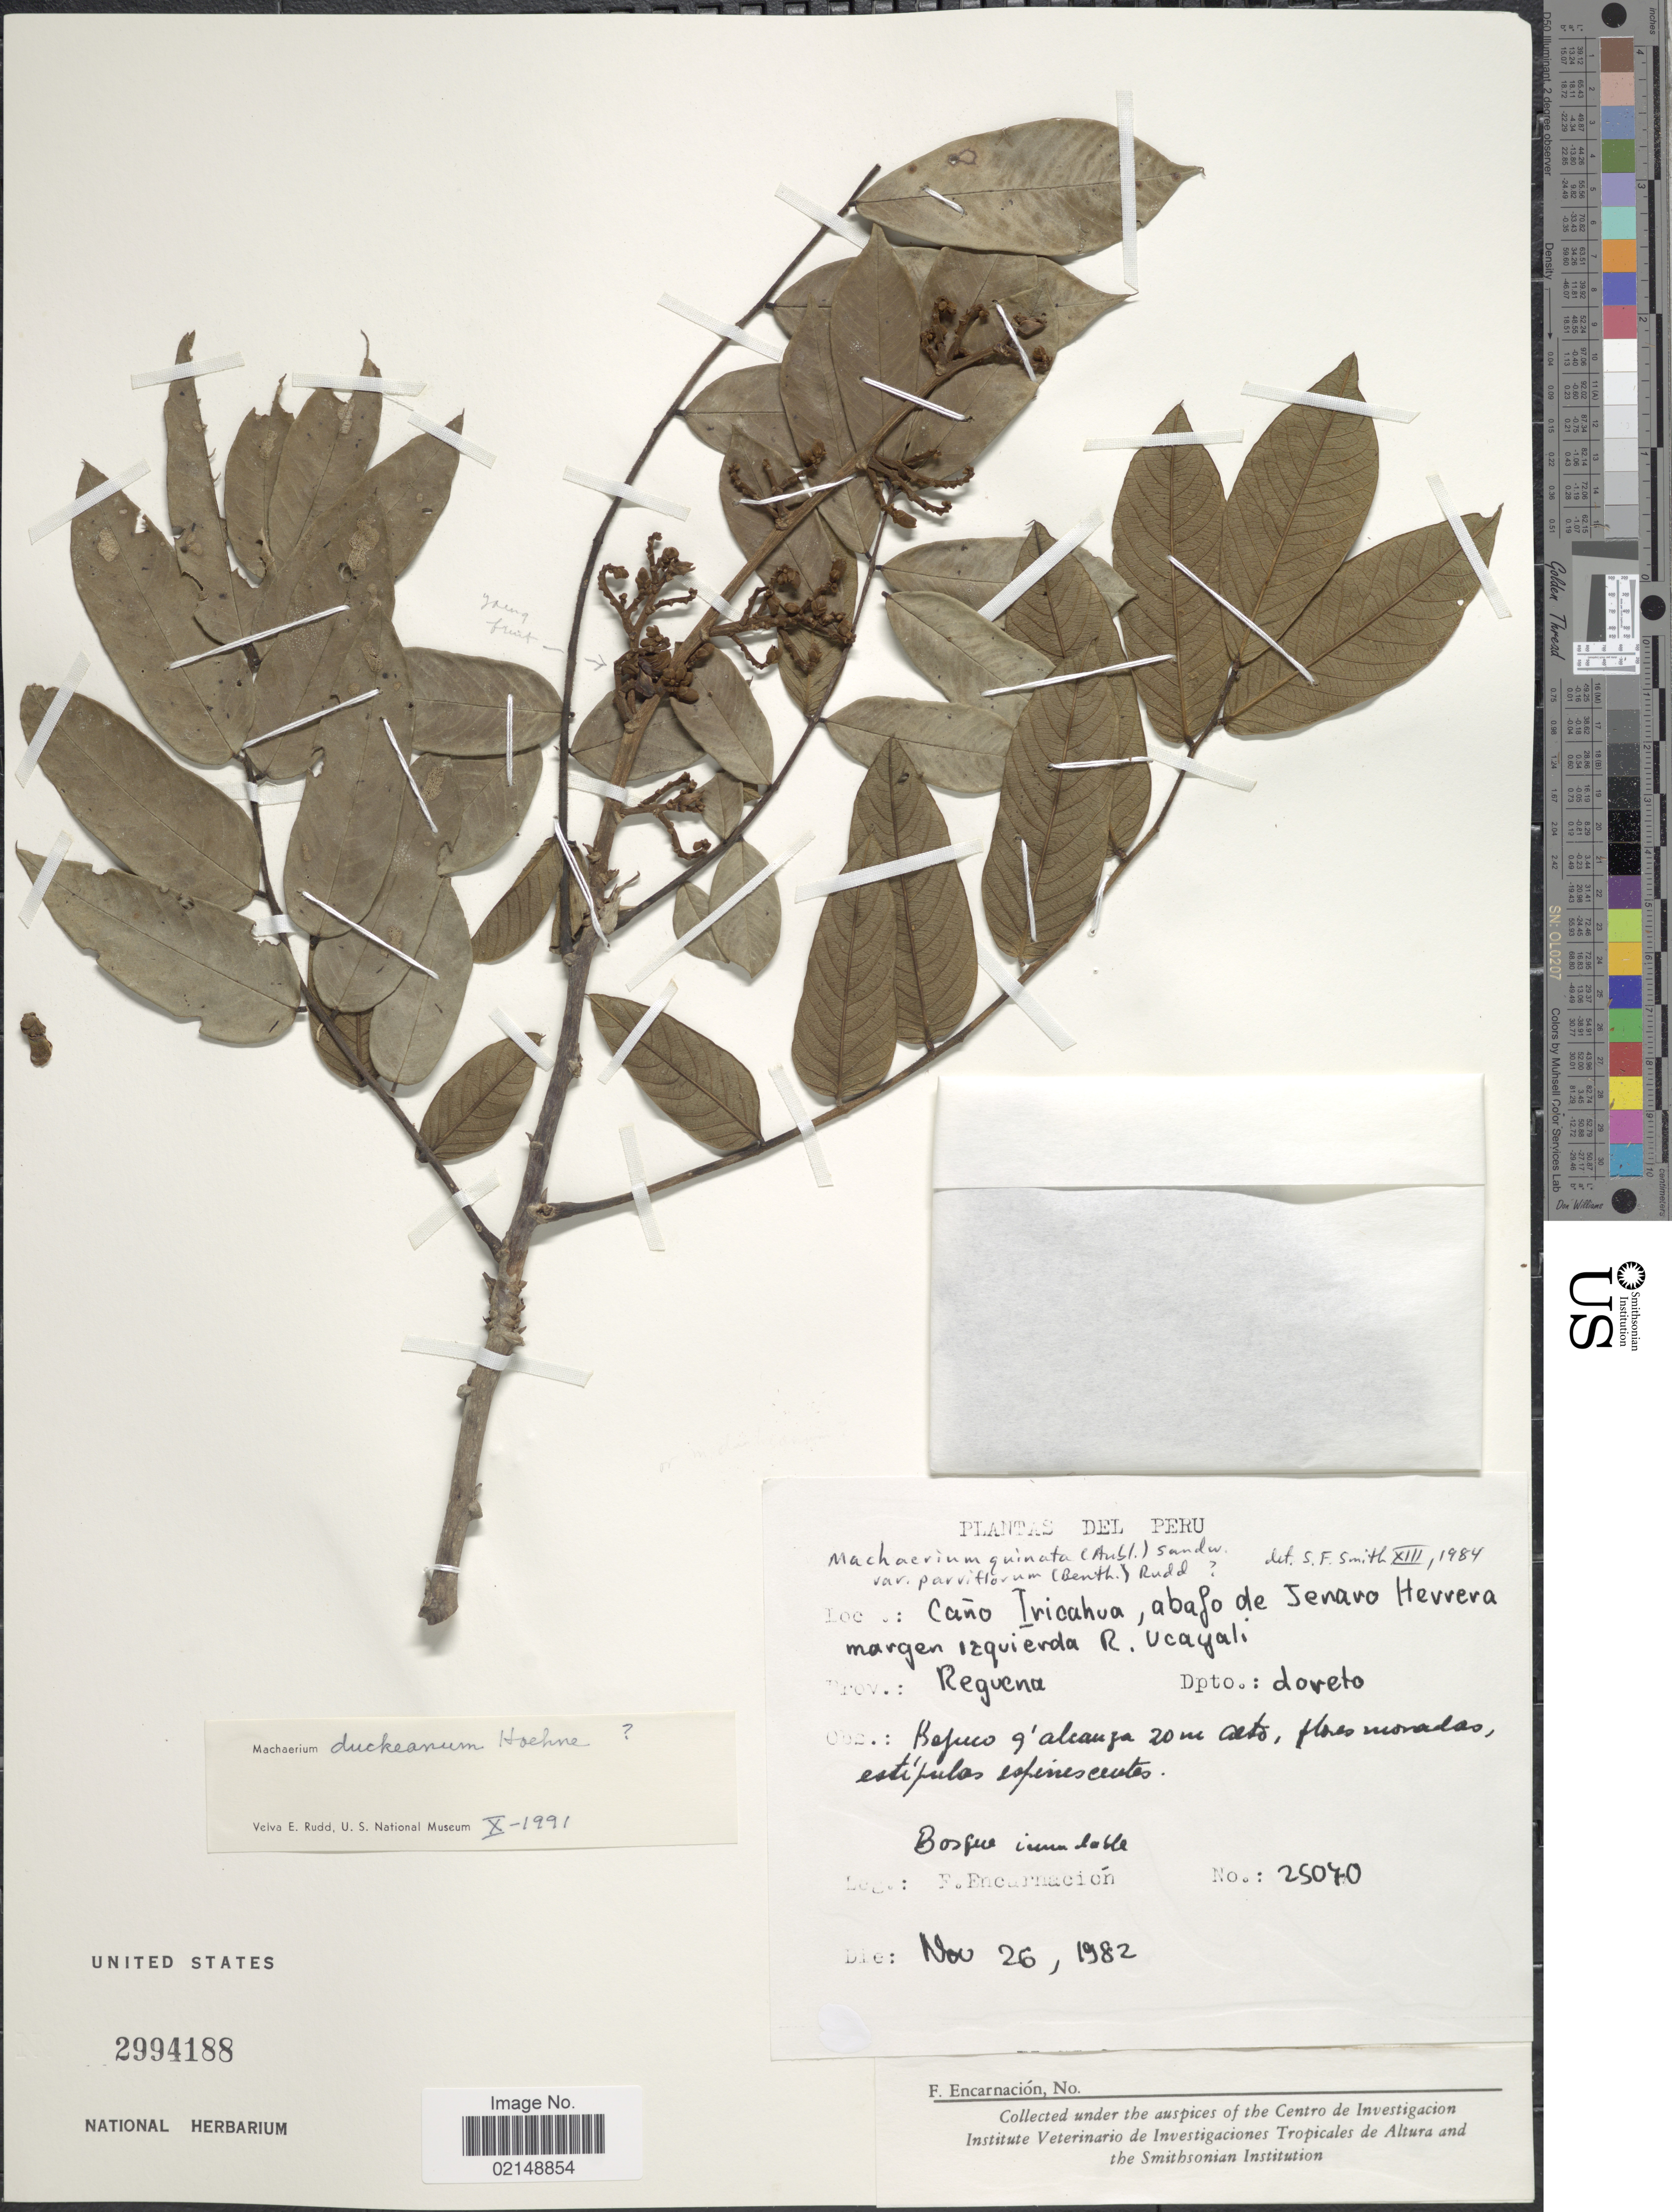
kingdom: Plantae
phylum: Tracheophyta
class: Magnoliopsida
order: Fabales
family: Fabaceae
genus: Machaerium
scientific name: Machaerium duckeanum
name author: Hoehne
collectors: F. Encarnación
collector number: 25070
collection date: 1982-11-26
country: Peru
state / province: Loreto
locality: Cano Iricahua, abajo de Jenaro Herrera margen izquierda R. Ucayali. Prov. Reguena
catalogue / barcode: US 2994188